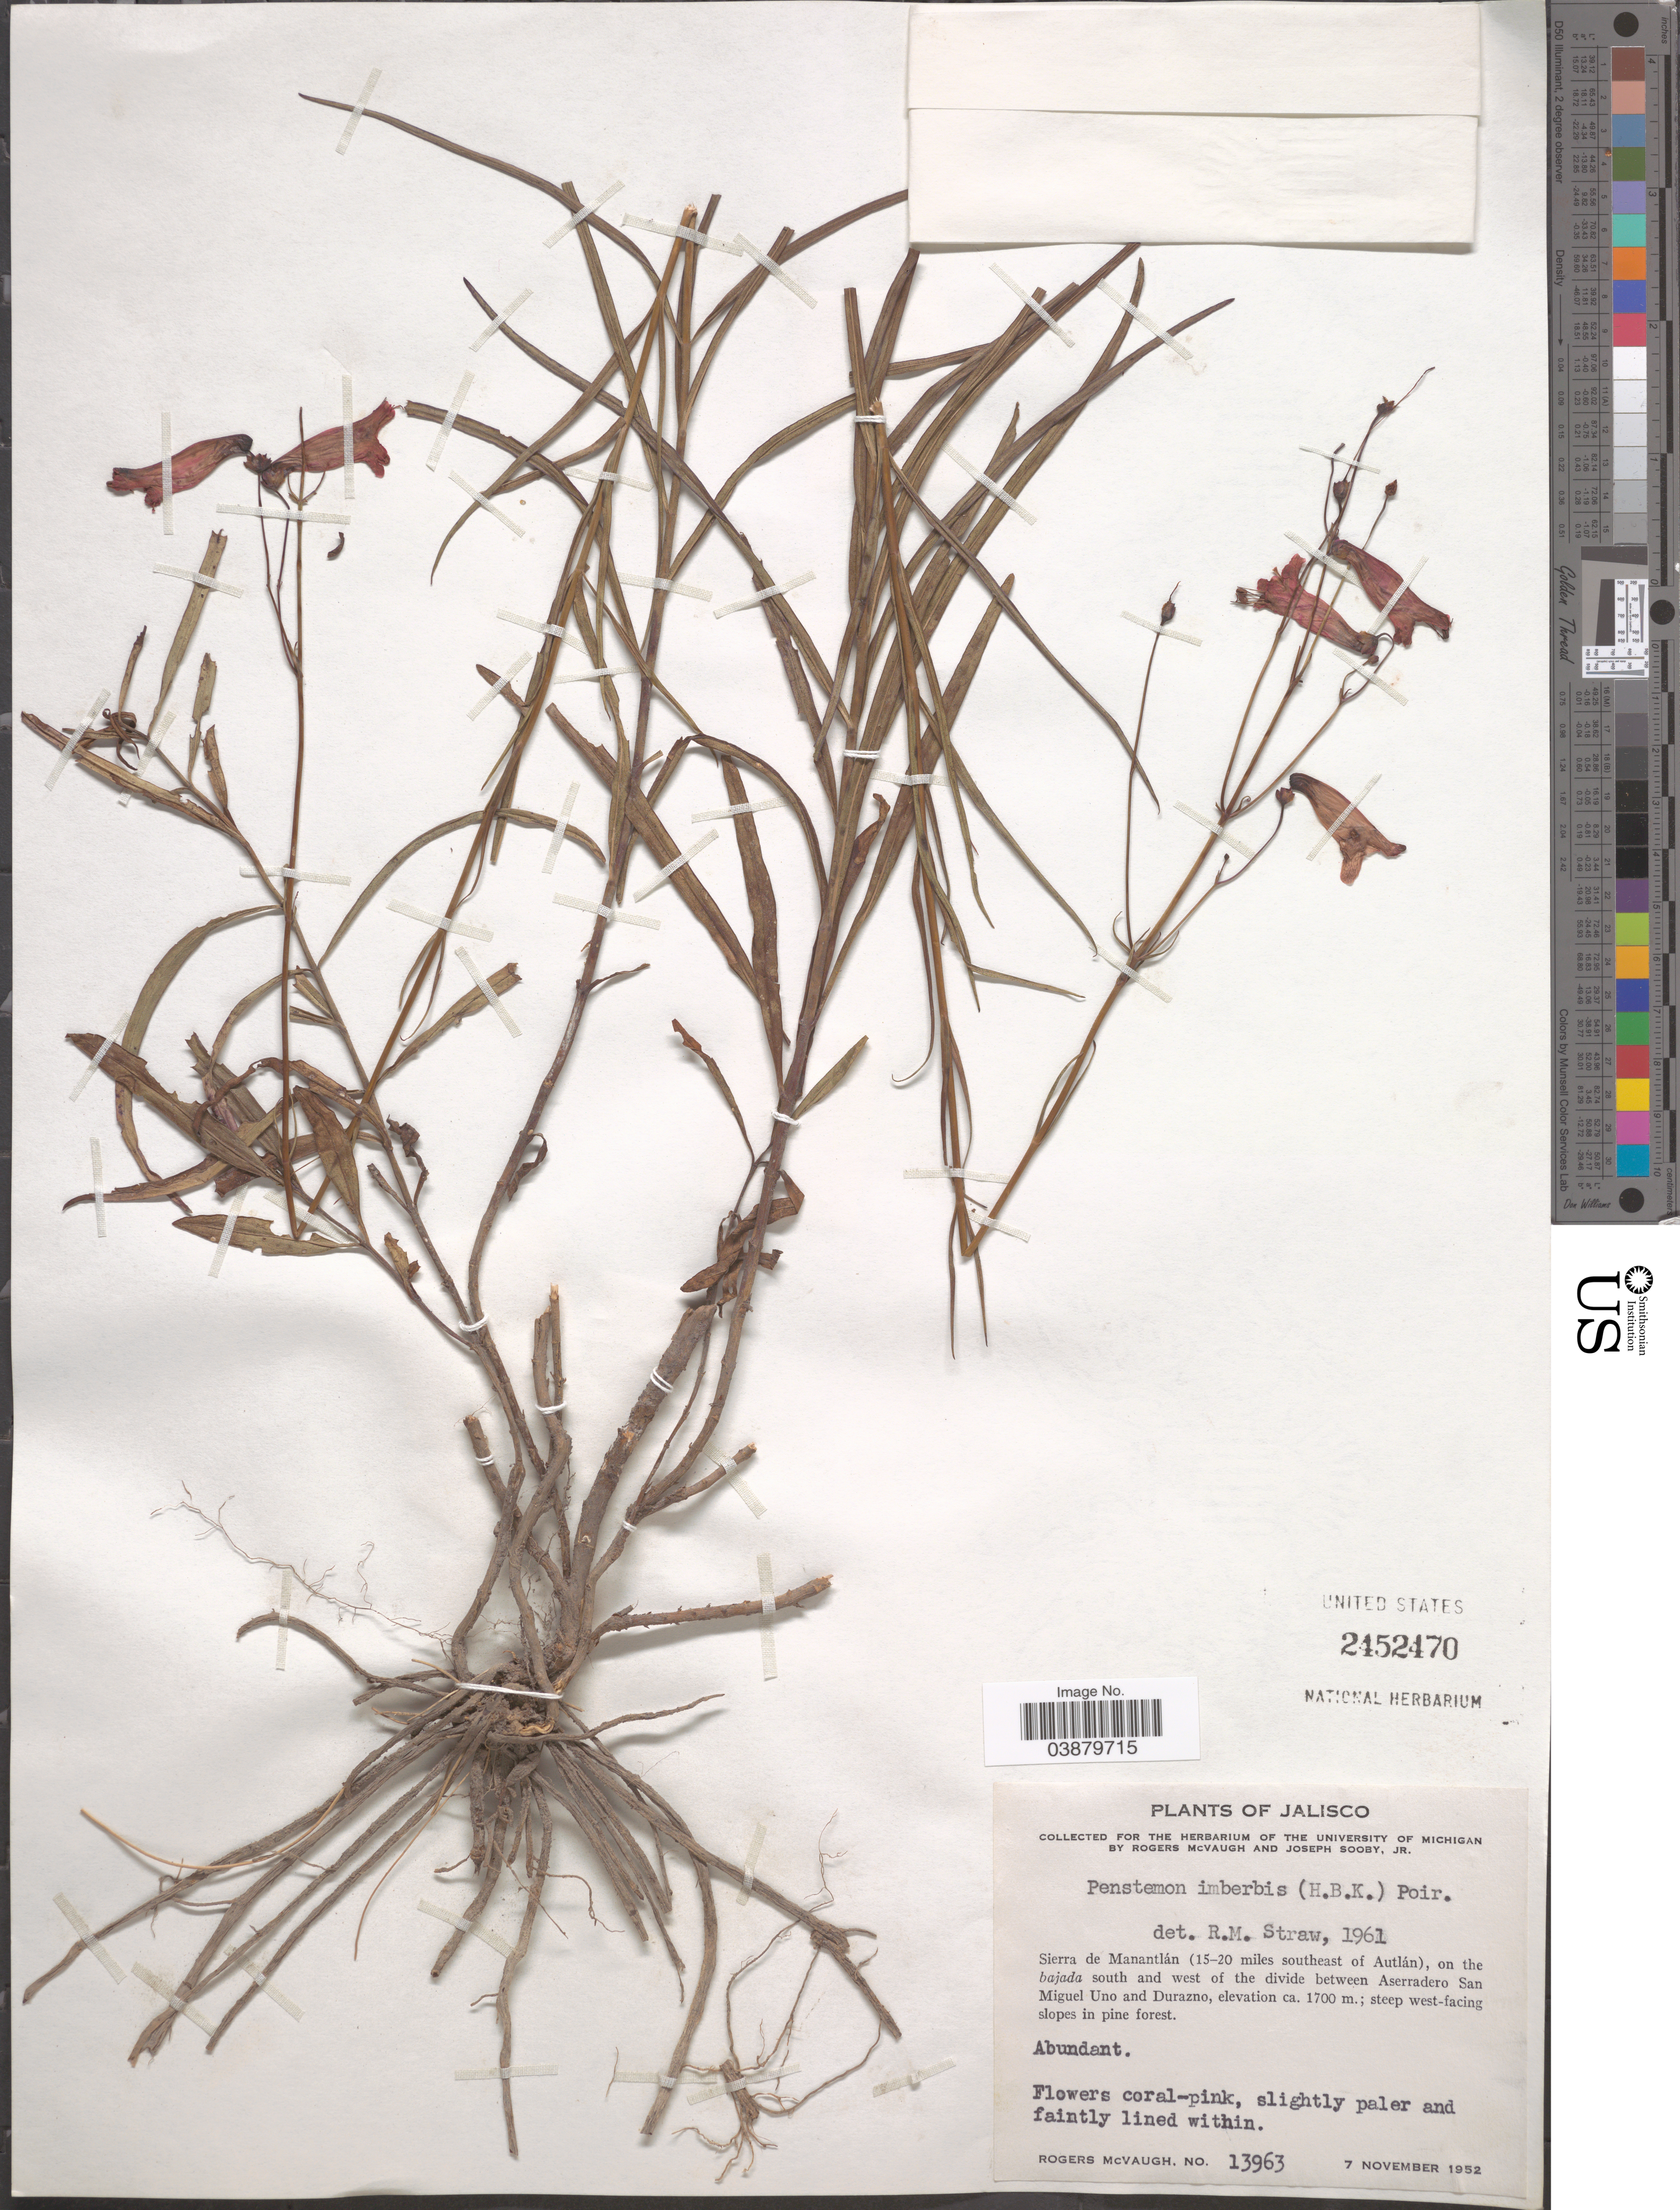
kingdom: Plantae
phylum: Tracheophyta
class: Magnoliopsida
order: Lamiales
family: Plantaginaceae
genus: Penstemon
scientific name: Penstemon imberbis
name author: (Kunth) Trautv.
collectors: R. McVaugh & J. Sooby Jr.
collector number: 13963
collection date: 1952-11-07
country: Mexico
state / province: Jalisco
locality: Sierra de Manantlán (15-20 miles southeastof Autlán), on the bajada south and west of the divide between Asserrado San Miguel Uno and Durazno.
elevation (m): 1700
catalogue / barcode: US 2452470